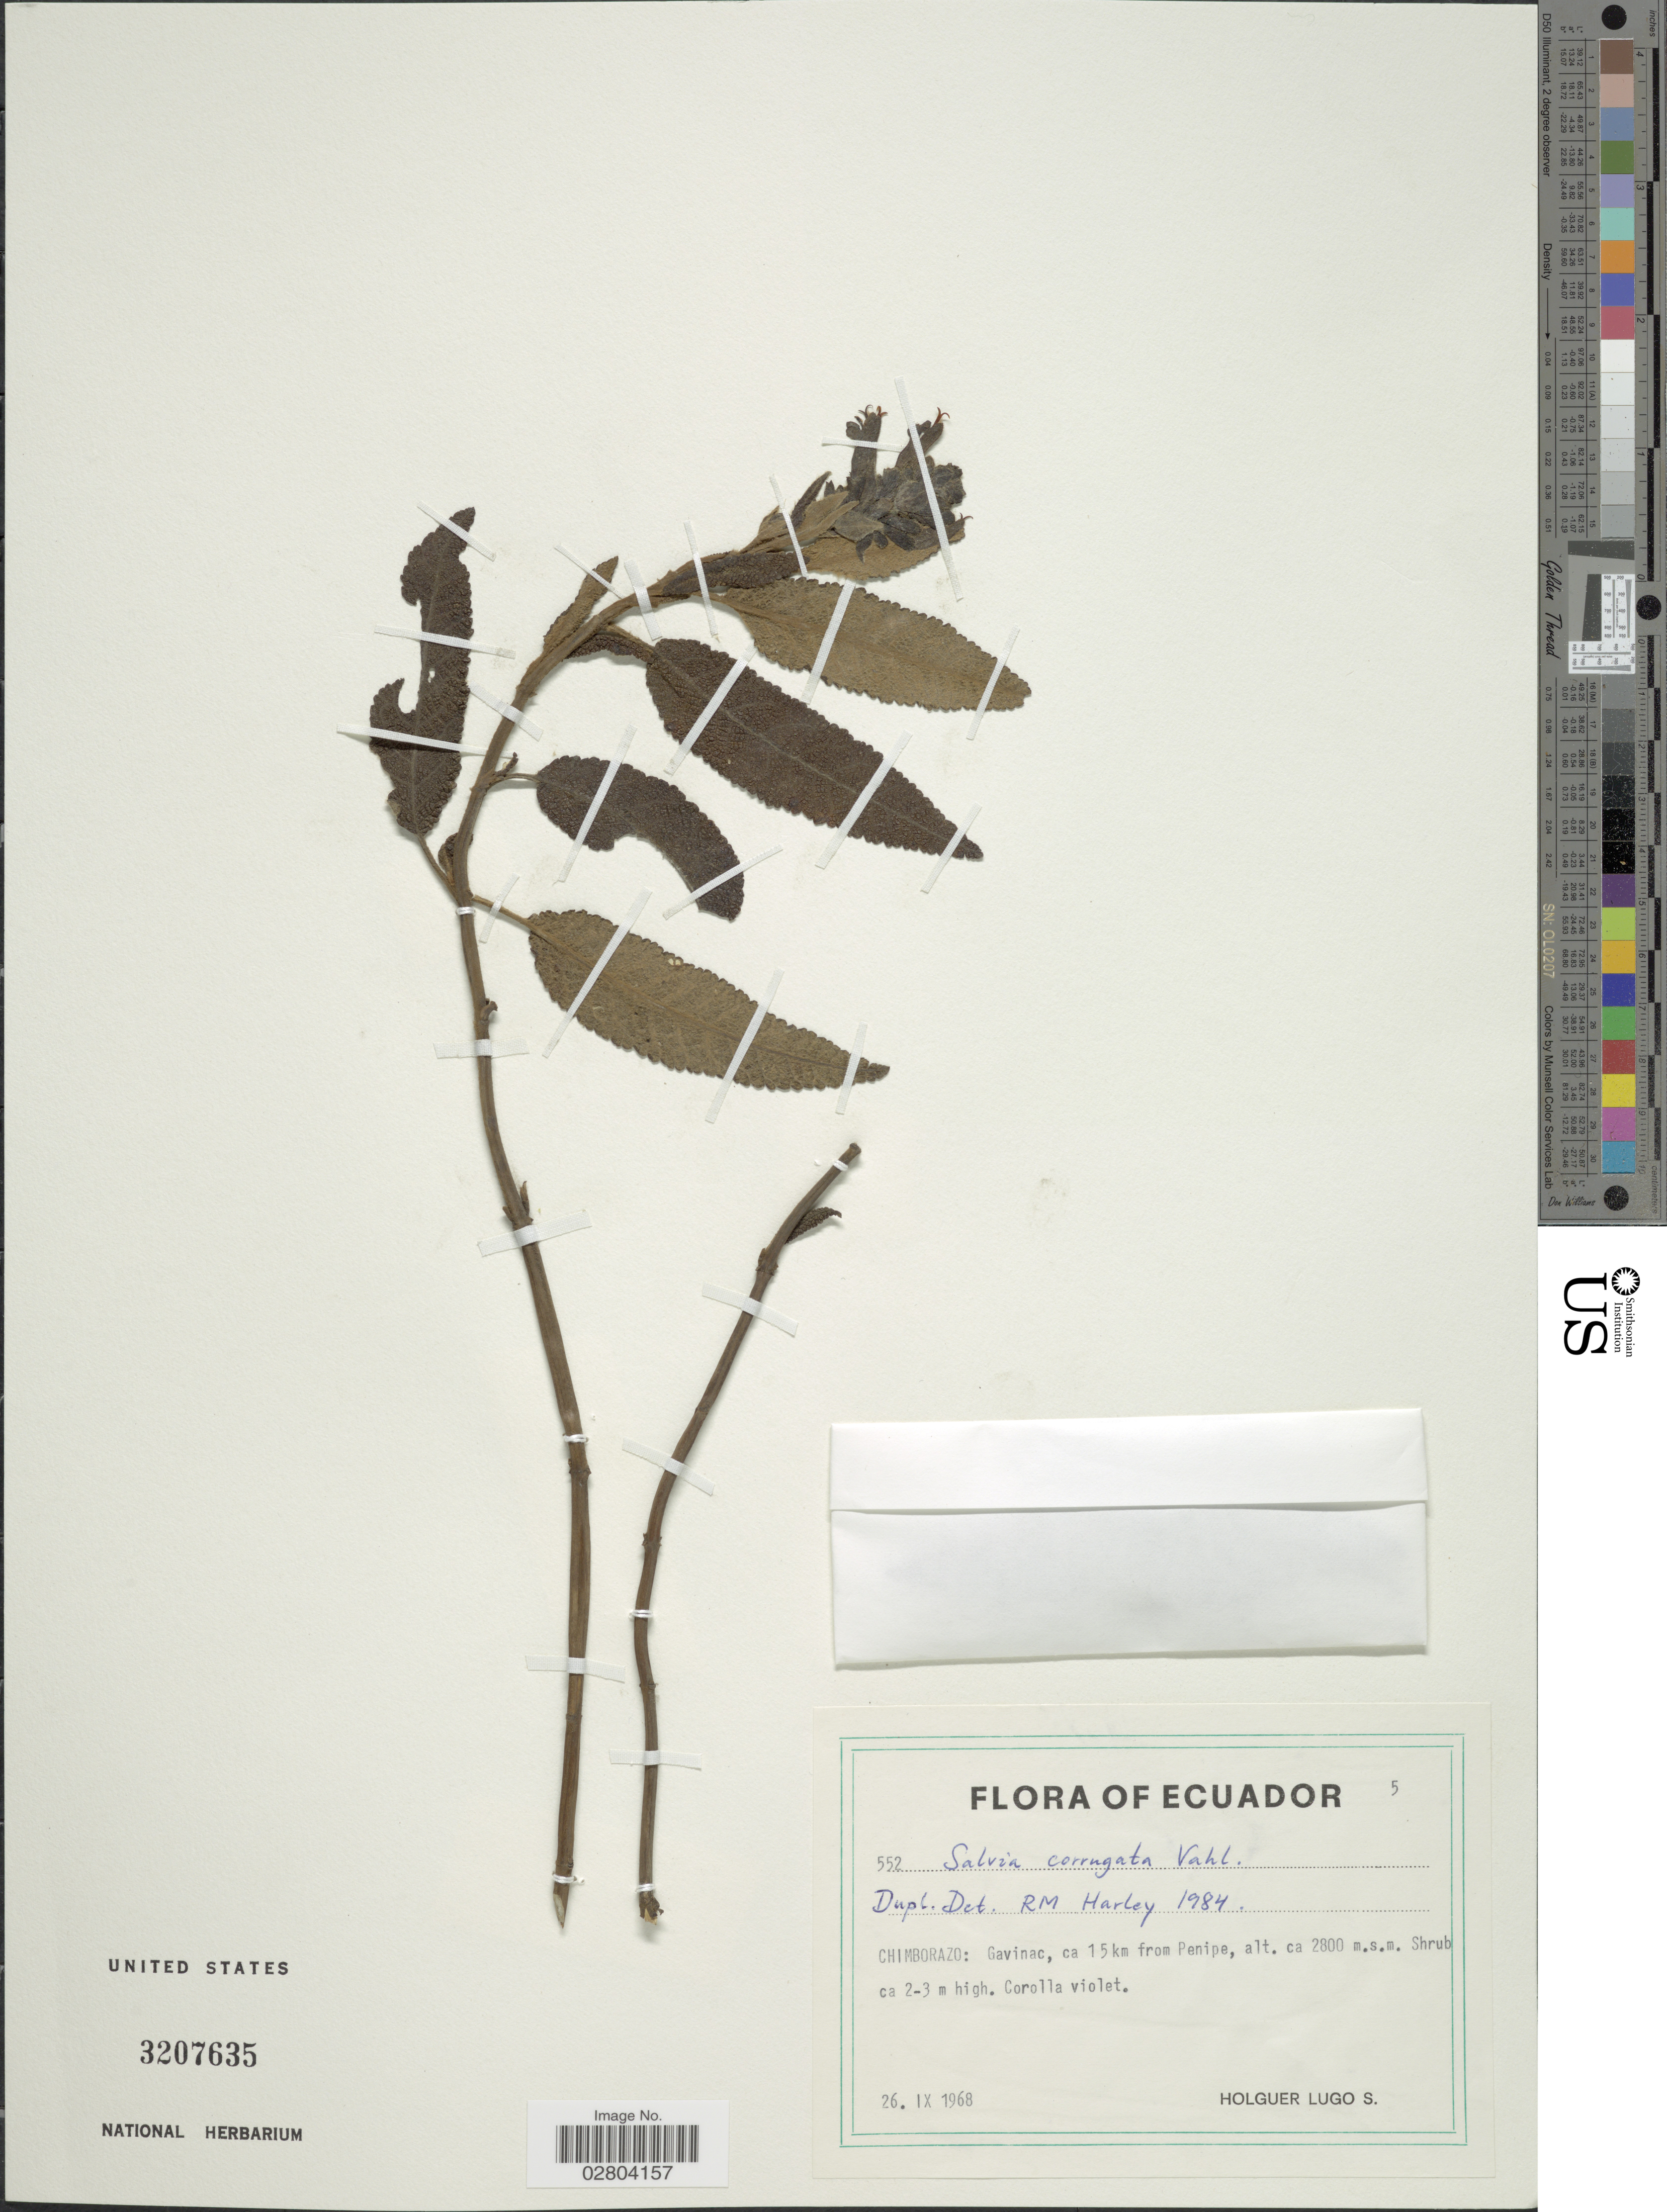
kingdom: Plantae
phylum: Tracheophyta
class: Magnoliopsida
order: Lamiales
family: Lamiaceae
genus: Salvia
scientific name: Salvia corrugata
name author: Vahl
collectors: H. Lugo S.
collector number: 552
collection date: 1968-09-26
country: Ecuador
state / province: Chimborazo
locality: Gavinac, ca 15km from Penipe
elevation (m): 2800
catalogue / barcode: US 3207635